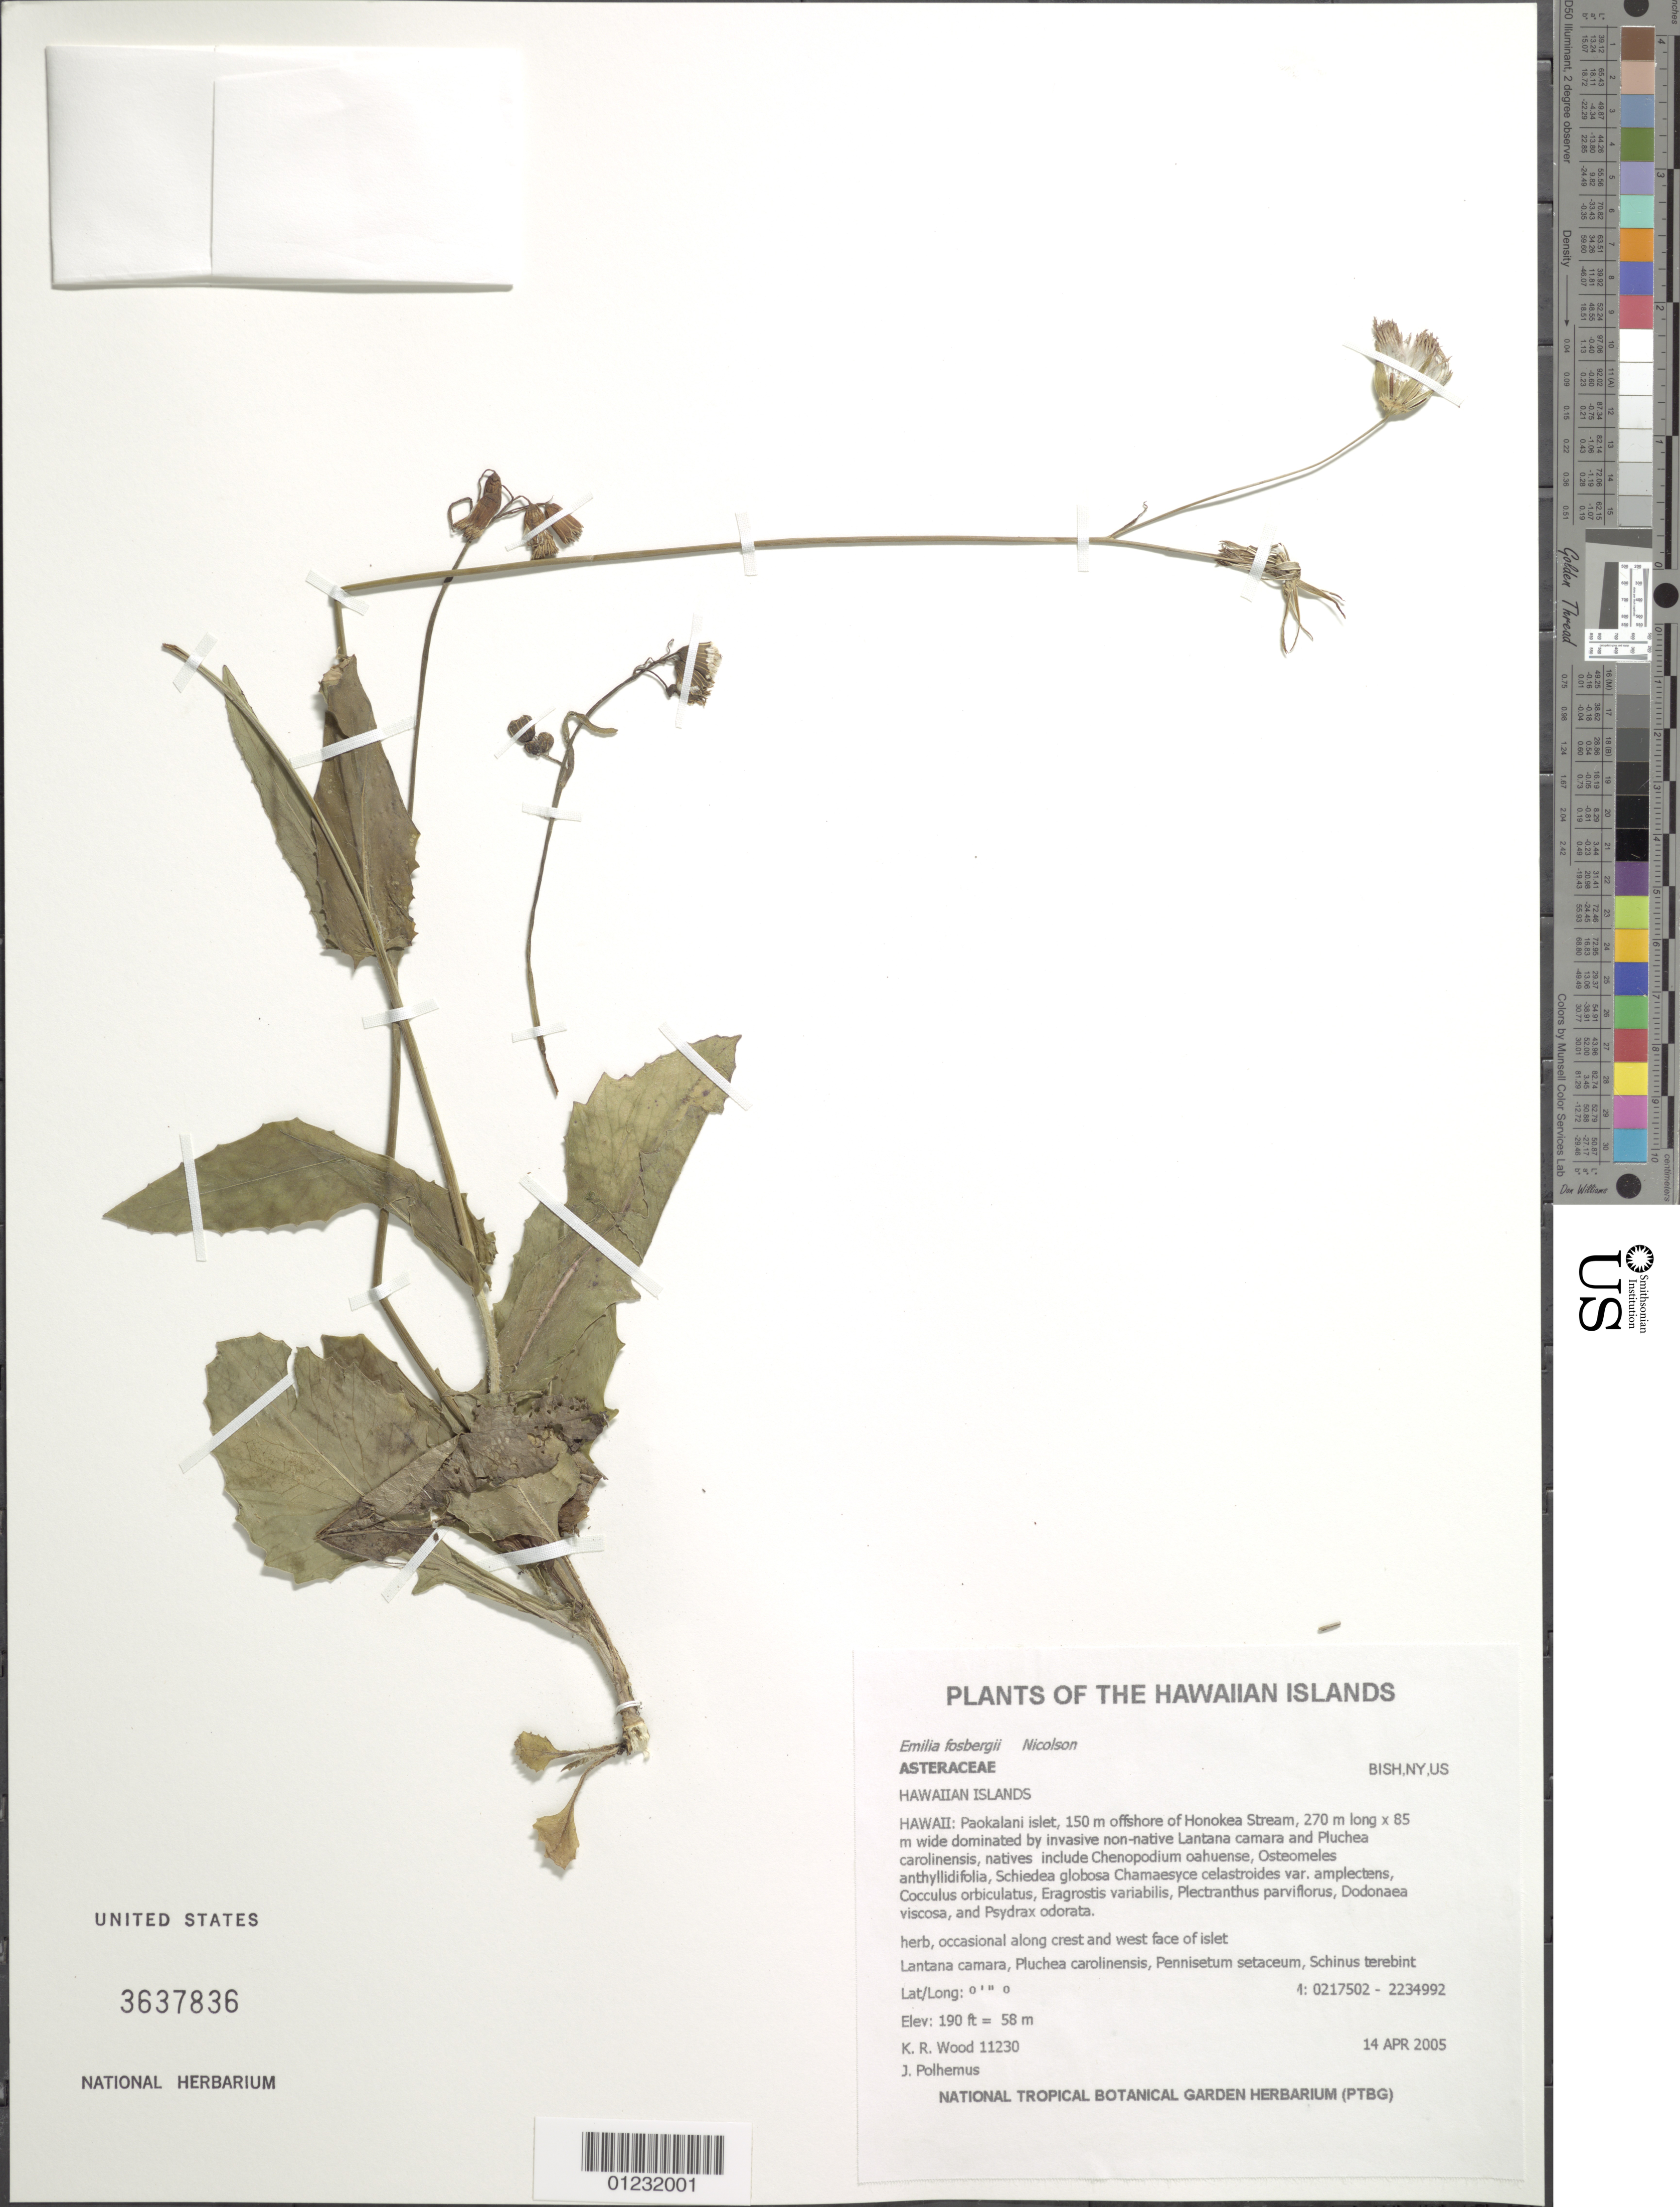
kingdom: Plantae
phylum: Tracheophyta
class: Magnoliopsida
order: Asterales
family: Asteraceae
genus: Emilia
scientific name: Emilia fosbergii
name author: Nicolson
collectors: K. R. Wood & J. Polhemus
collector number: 11230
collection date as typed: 14 Apr 2005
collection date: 2005-04-14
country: United States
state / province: Hawaii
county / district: Hawaii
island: Hawaii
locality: Paokalani Islet, 150 m offshore of Honokea Stream.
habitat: Occasional along crest and west face of Islet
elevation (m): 58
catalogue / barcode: US 3637836